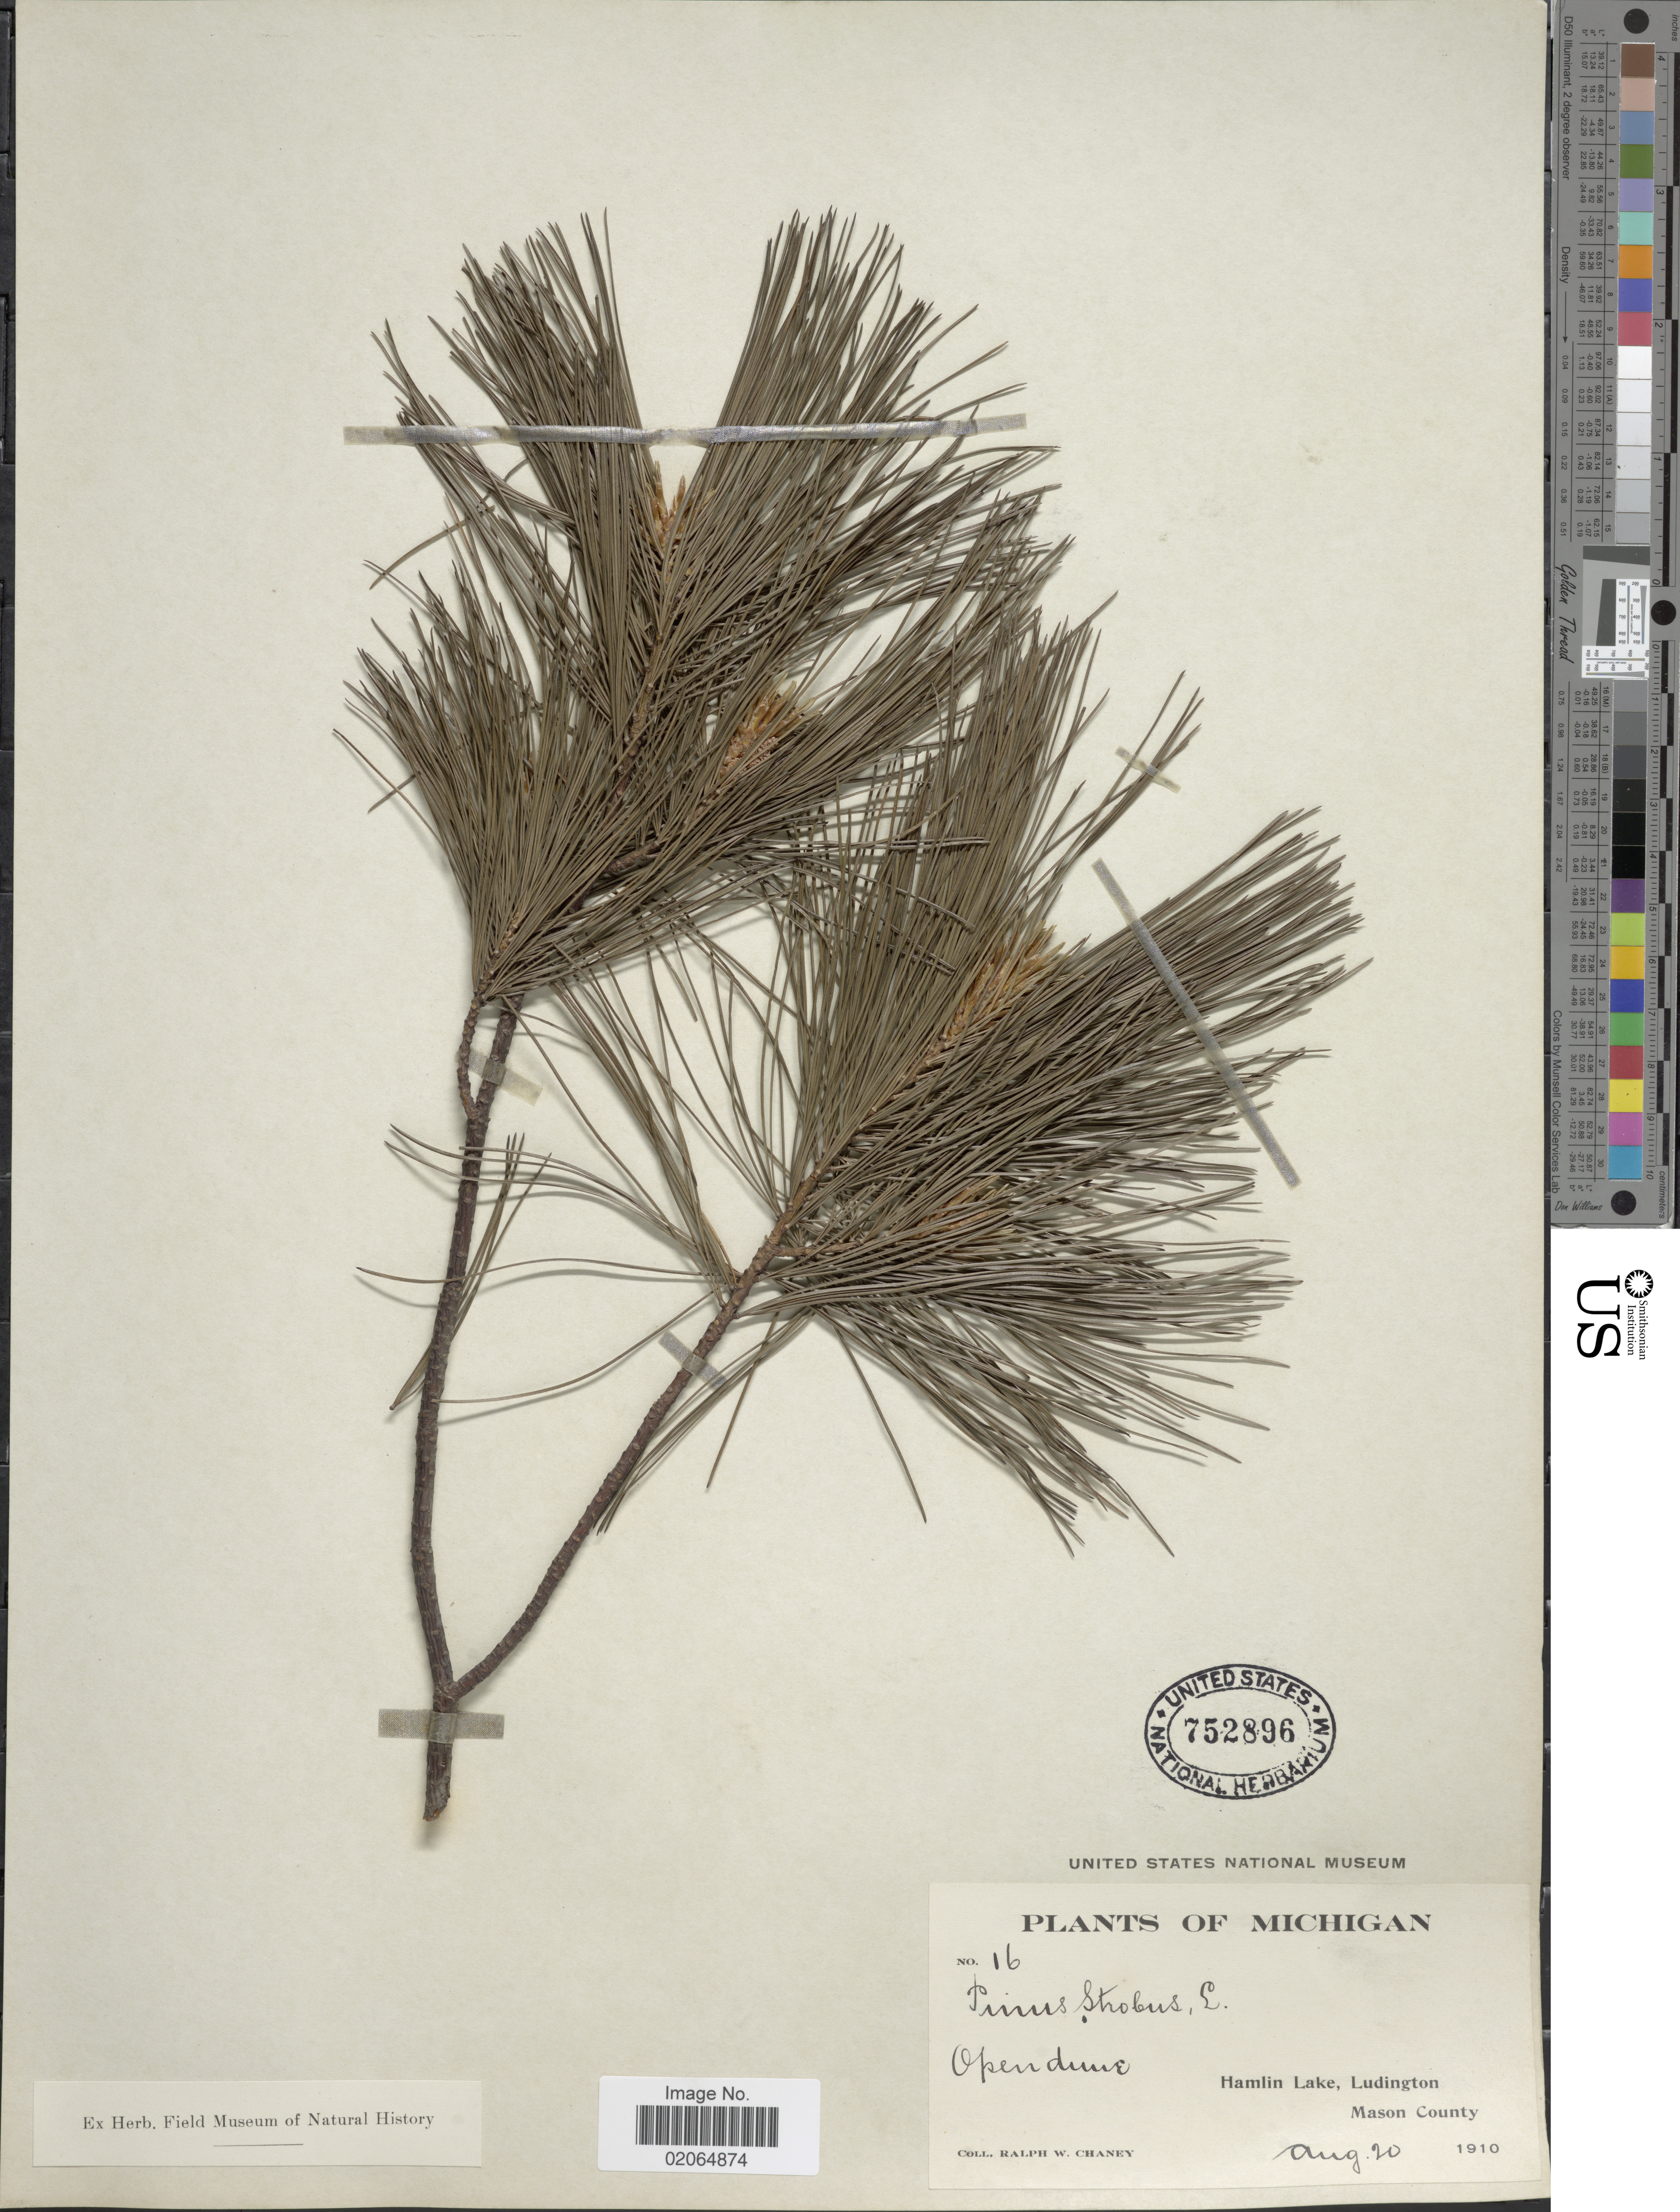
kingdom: Plantae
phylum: Tracheophyta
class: Pinopsida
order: Pinales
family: Pinaceae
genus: Pinus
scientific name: Pinus strobus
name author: L.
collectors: R. Chaney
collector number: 16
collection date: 1910-08-20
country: United States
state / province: Michigan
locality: Hamlin Lake, Ludington, Mason County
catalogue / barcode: US 752896